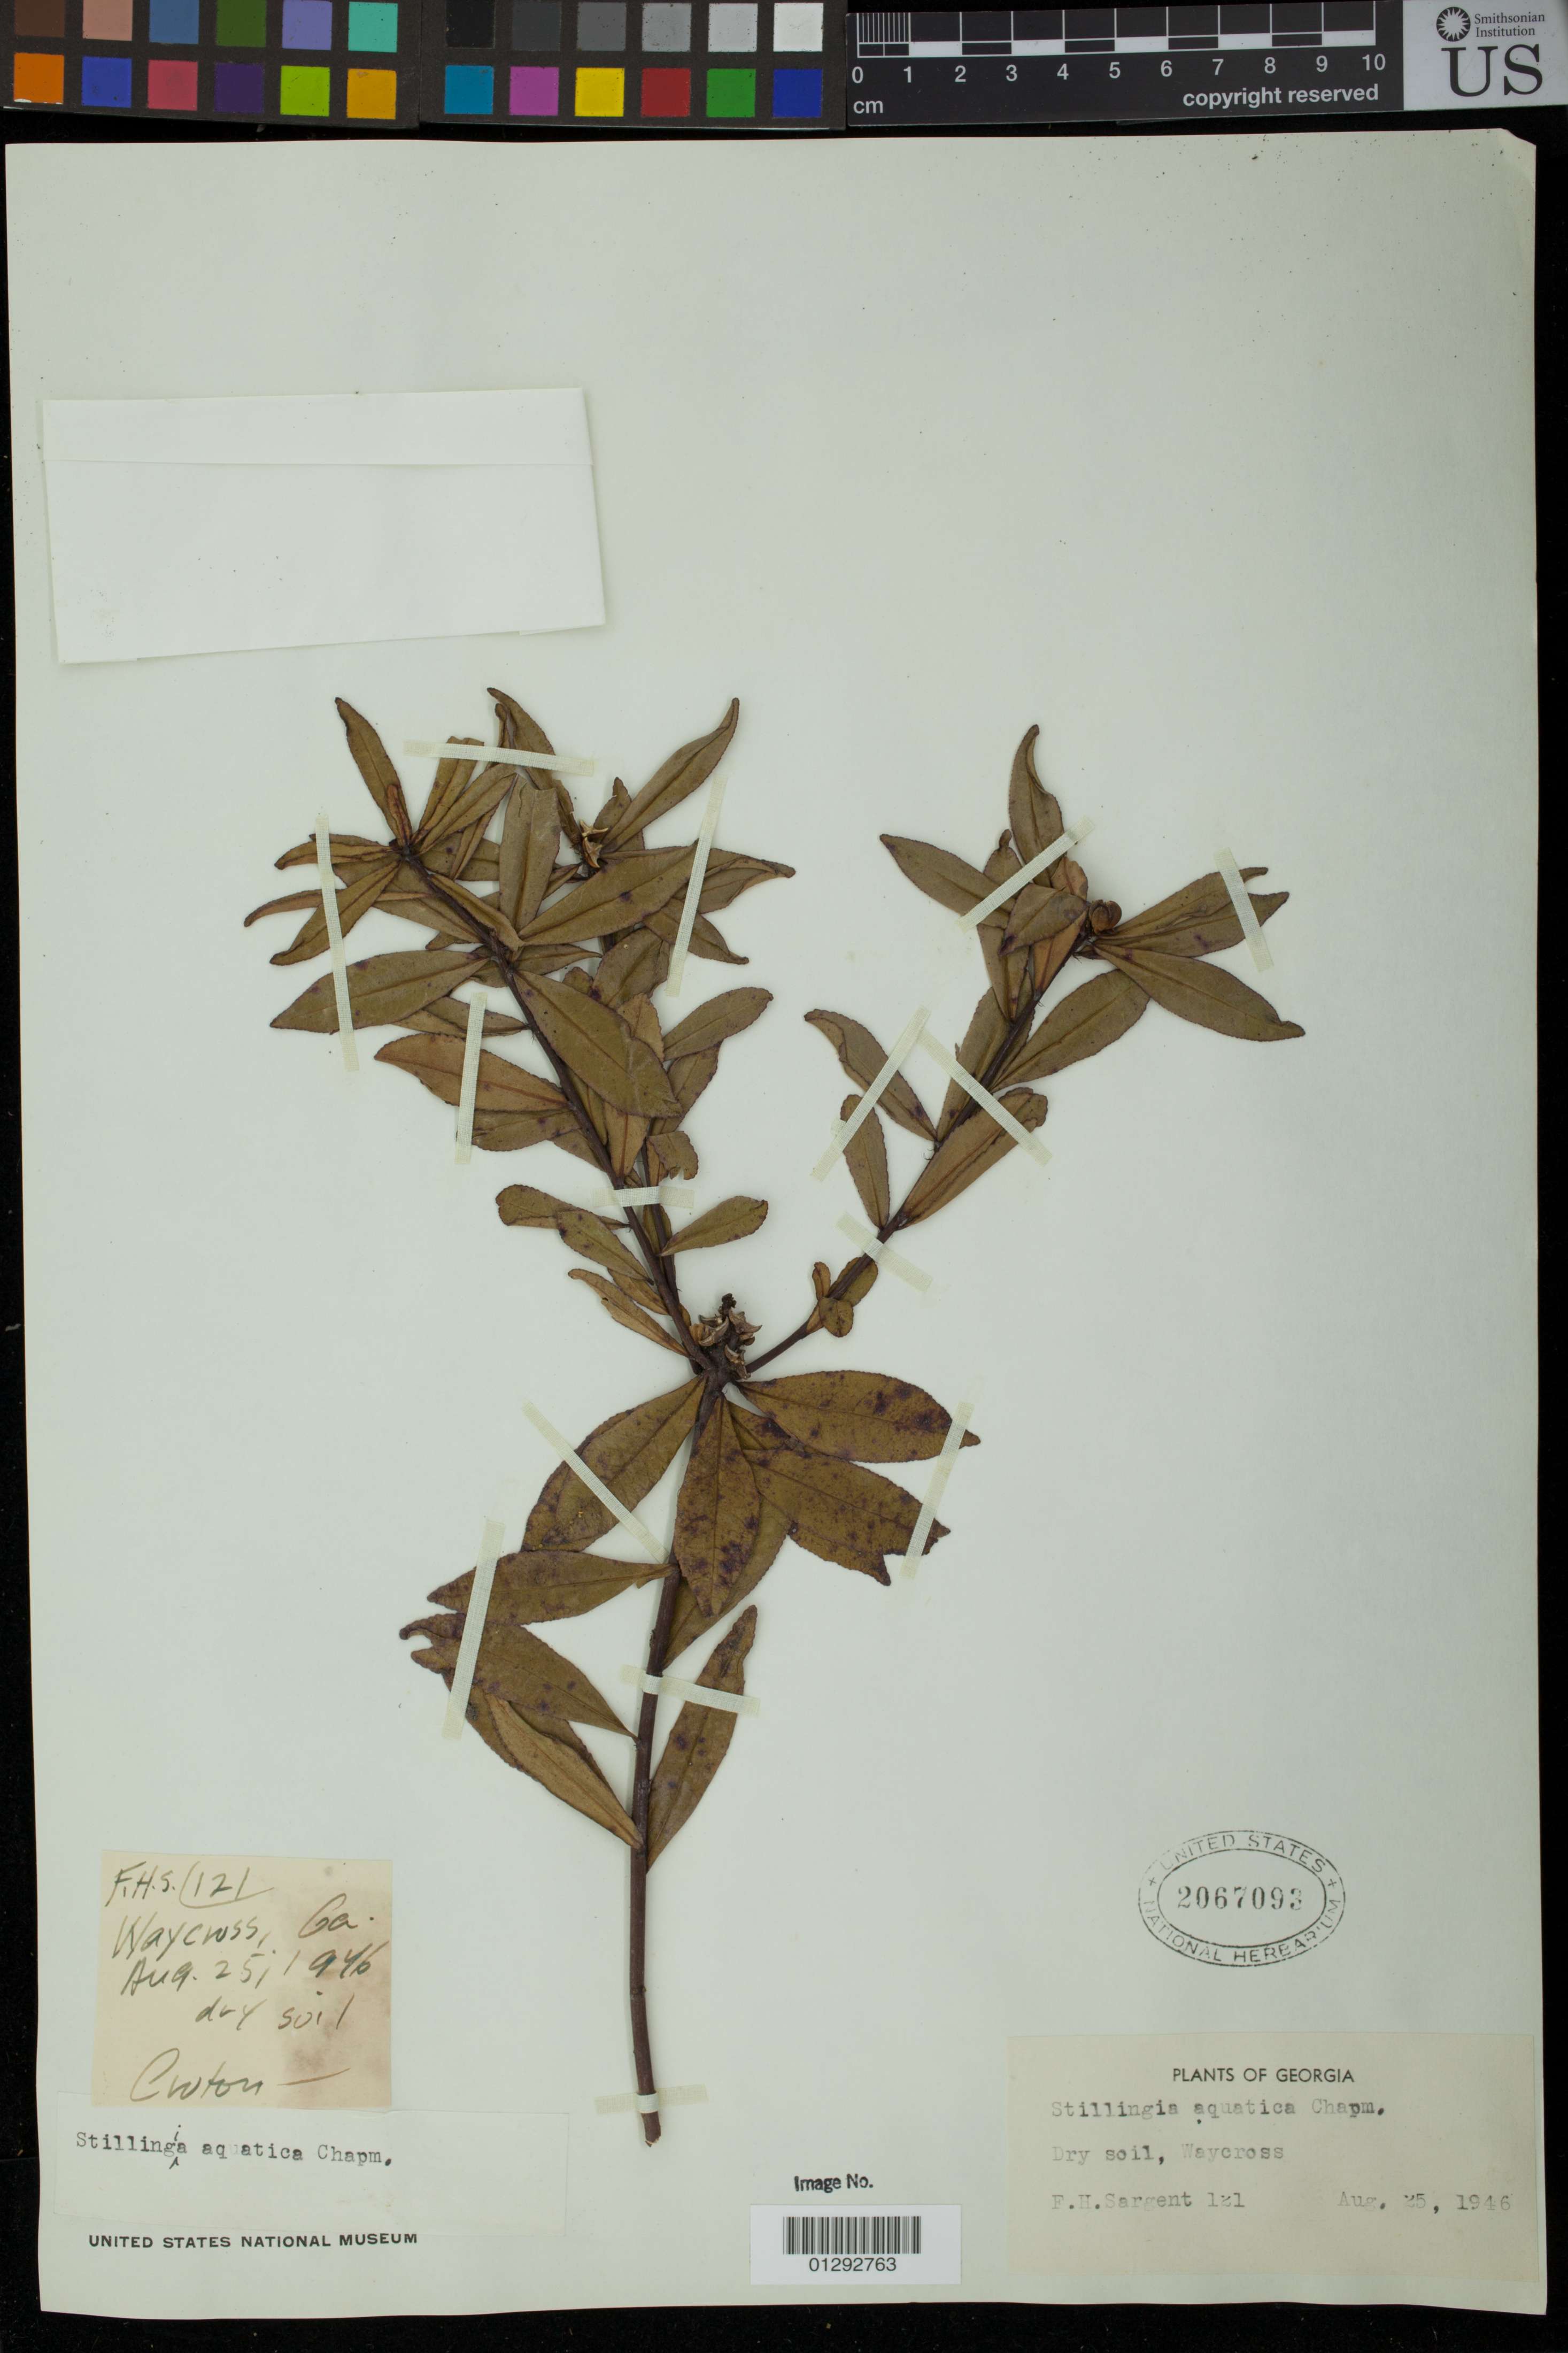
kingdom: Plantae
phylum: Tracheophyta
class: Magnoliopsida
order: Malpighiales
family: Euphorbiaceae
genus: Stillingia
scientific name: Stillingia aquatica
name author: Chapm.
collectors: F. H. Sargent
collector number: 121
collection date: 1946-08-25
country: United States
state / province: Georgia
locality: Waycross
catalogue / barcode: US 2067093